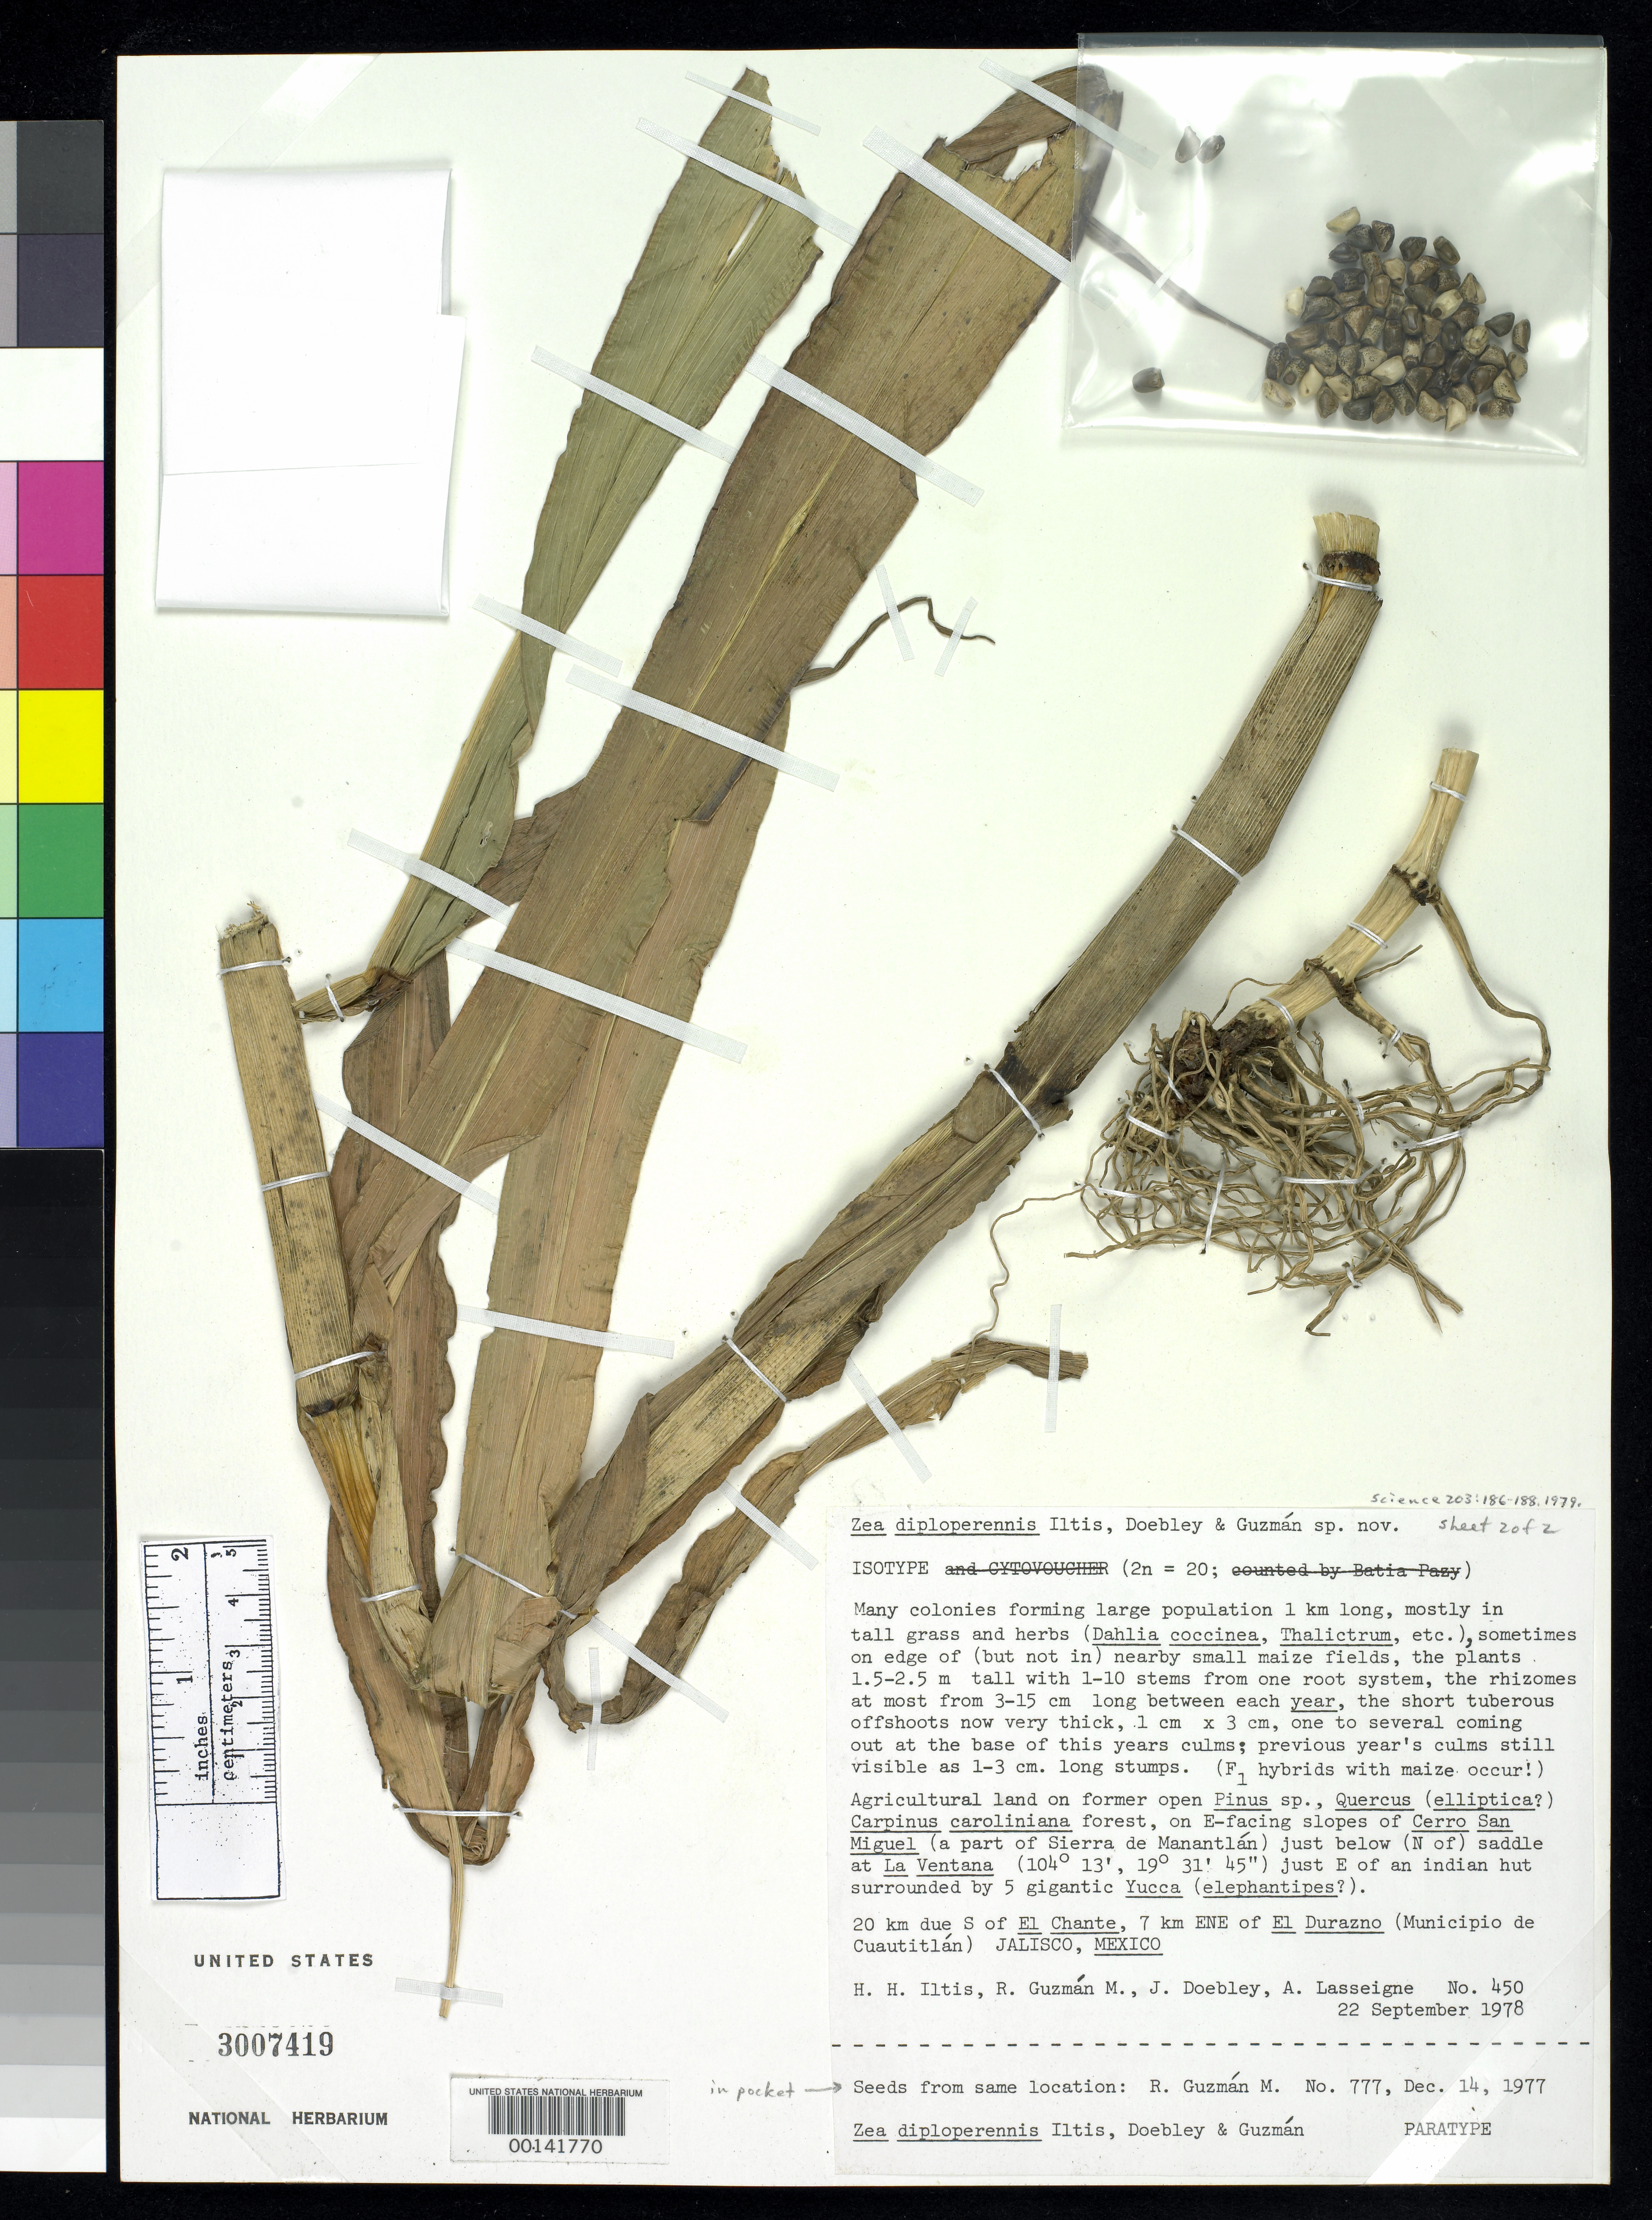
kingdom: Plantae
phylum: Tracheophyta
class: Liliopsida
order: Poales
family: Poaceae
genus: Zea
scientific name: Zea diploperennis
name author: Iltis et al.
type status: Isotype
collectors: H. H. Iltis, R. Guzman-M., J. F. Doebley & A. Lasseigne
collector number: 450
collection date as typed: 22 Sep 1978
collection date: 1978-09-22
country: Mexico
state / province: Jalisco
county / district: Cuautitlán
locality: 20 km S of El Chante, 7 km ENE of El Durazno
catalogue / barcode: US 3007419